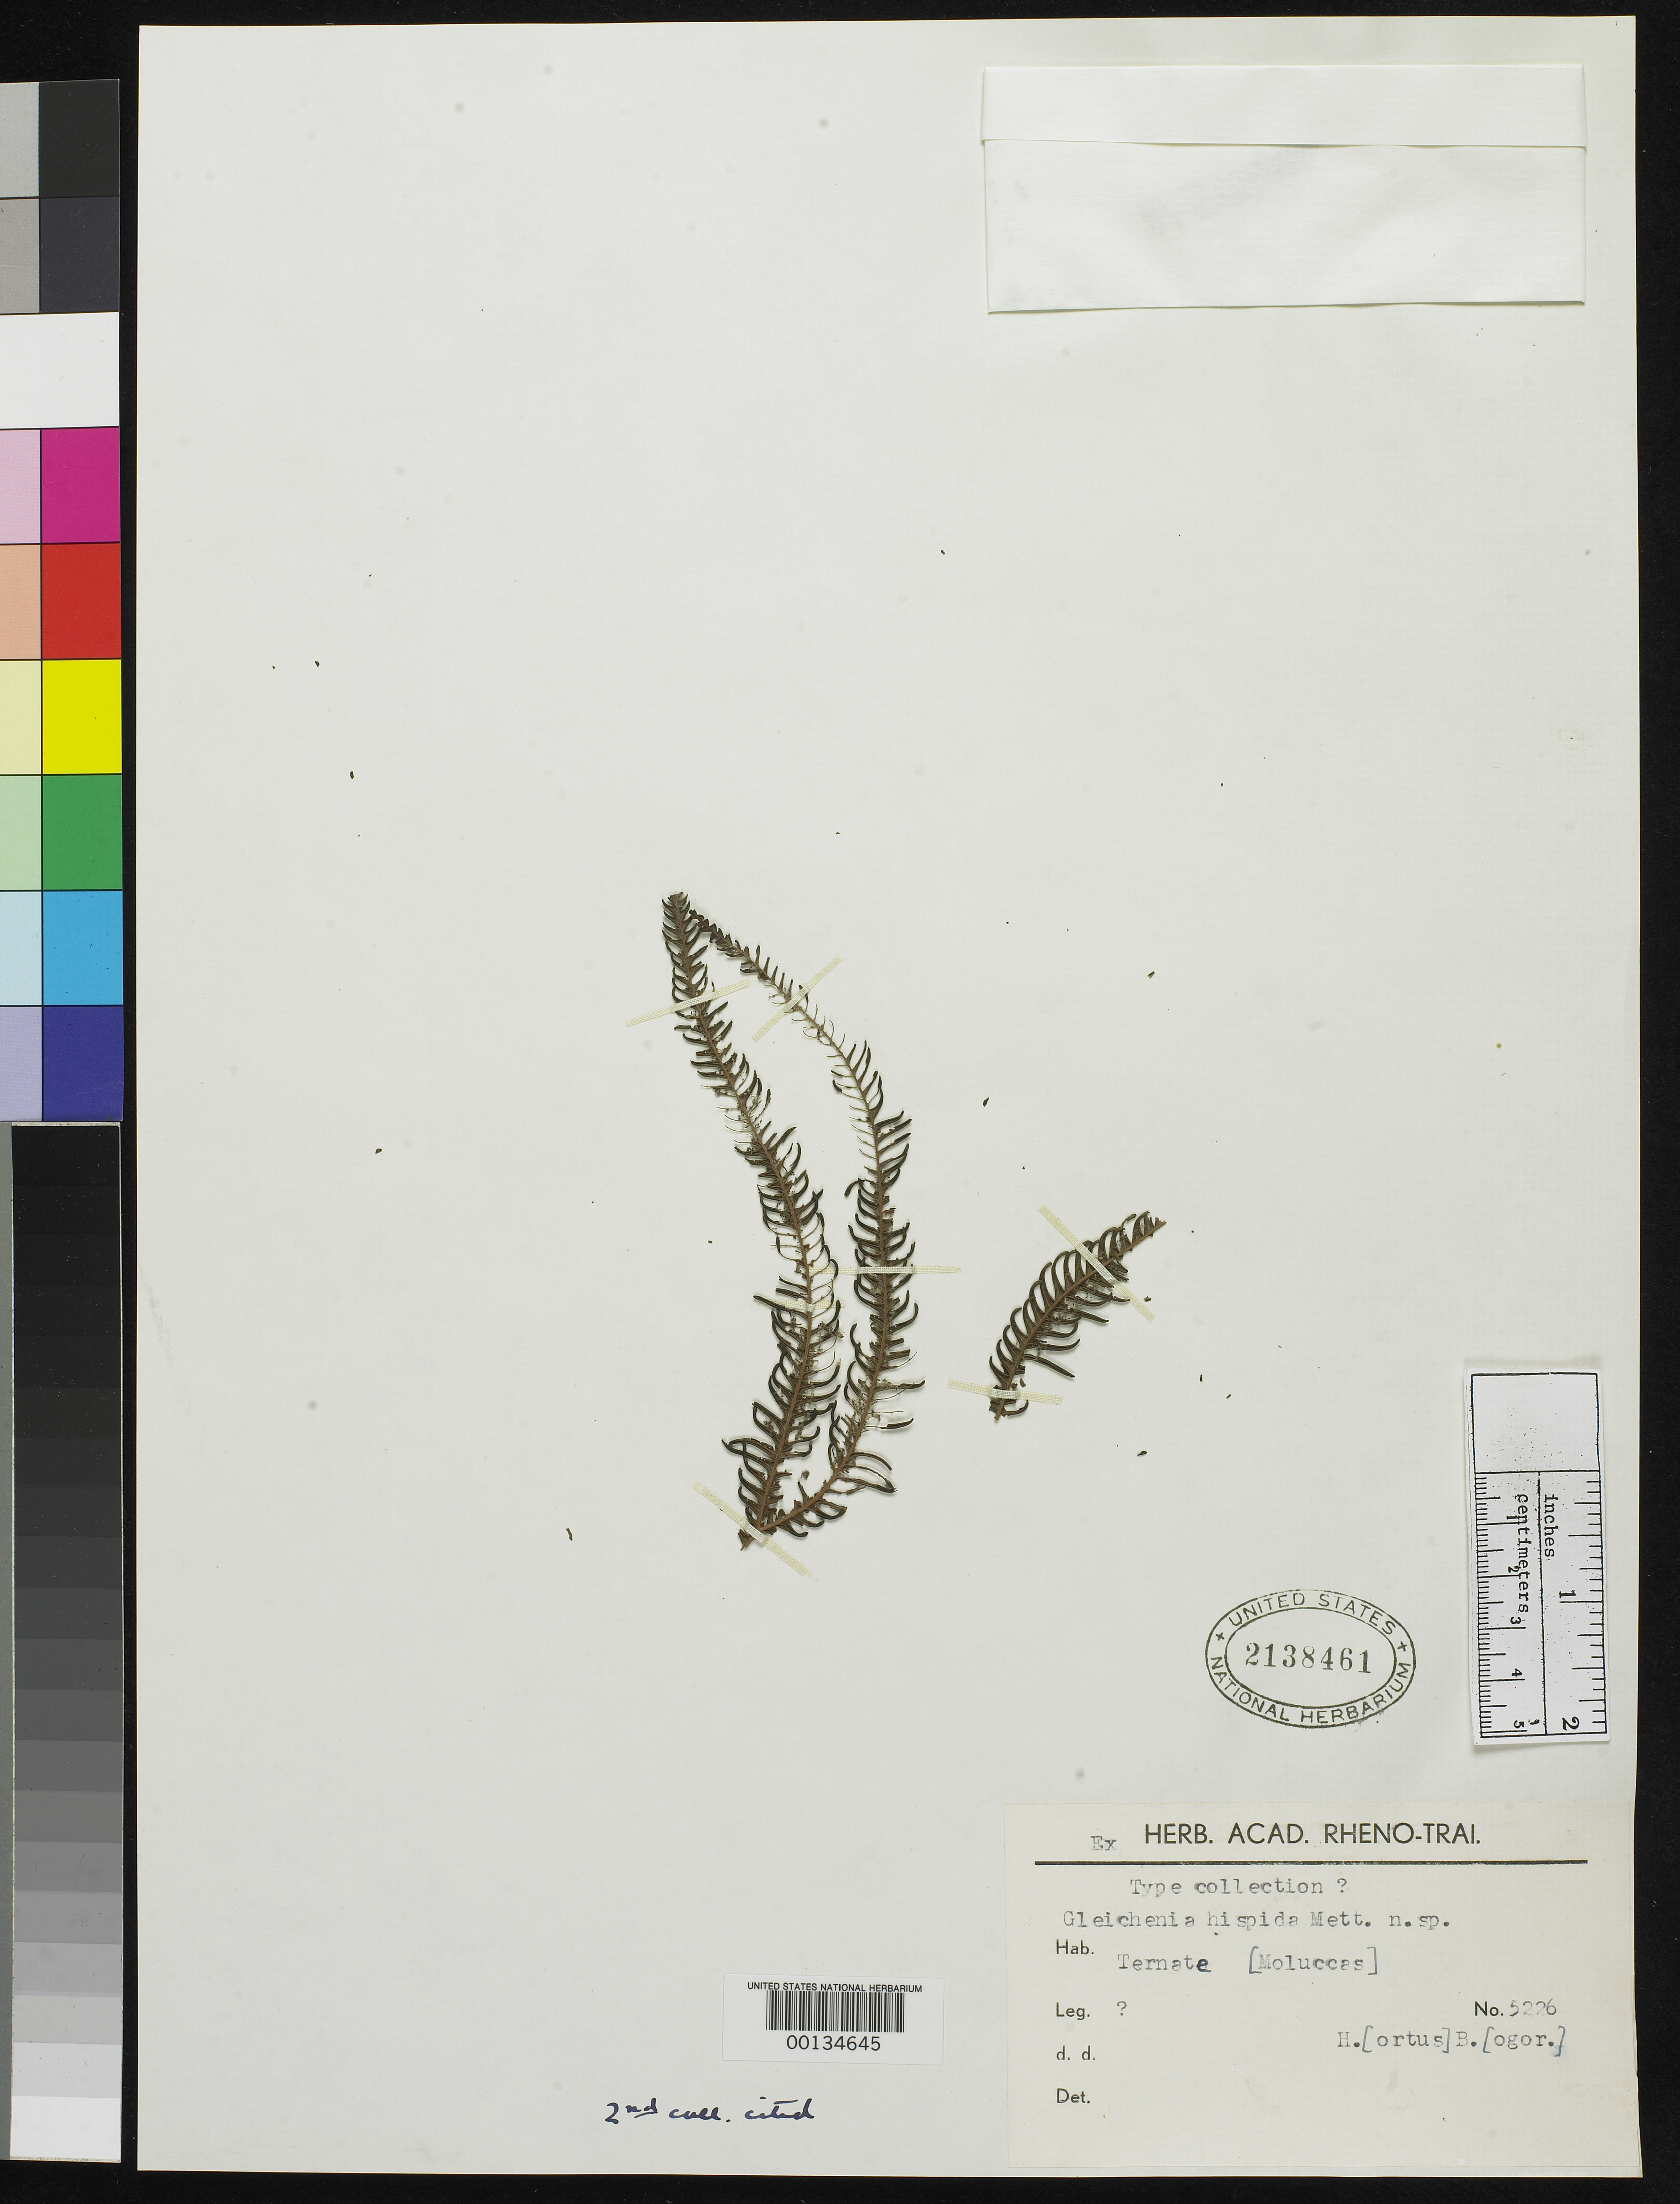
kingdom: Plantae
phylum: Tracheophyta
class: Polypodiopsida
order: Gleicheniales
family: Gleicheniaceae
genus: Gleichenia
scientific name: Gleichenia hispida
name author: Mett.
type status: Neotype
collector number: Hort. Bogor 5226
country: Indonesia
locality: Ternate.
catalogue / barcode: US 2138461